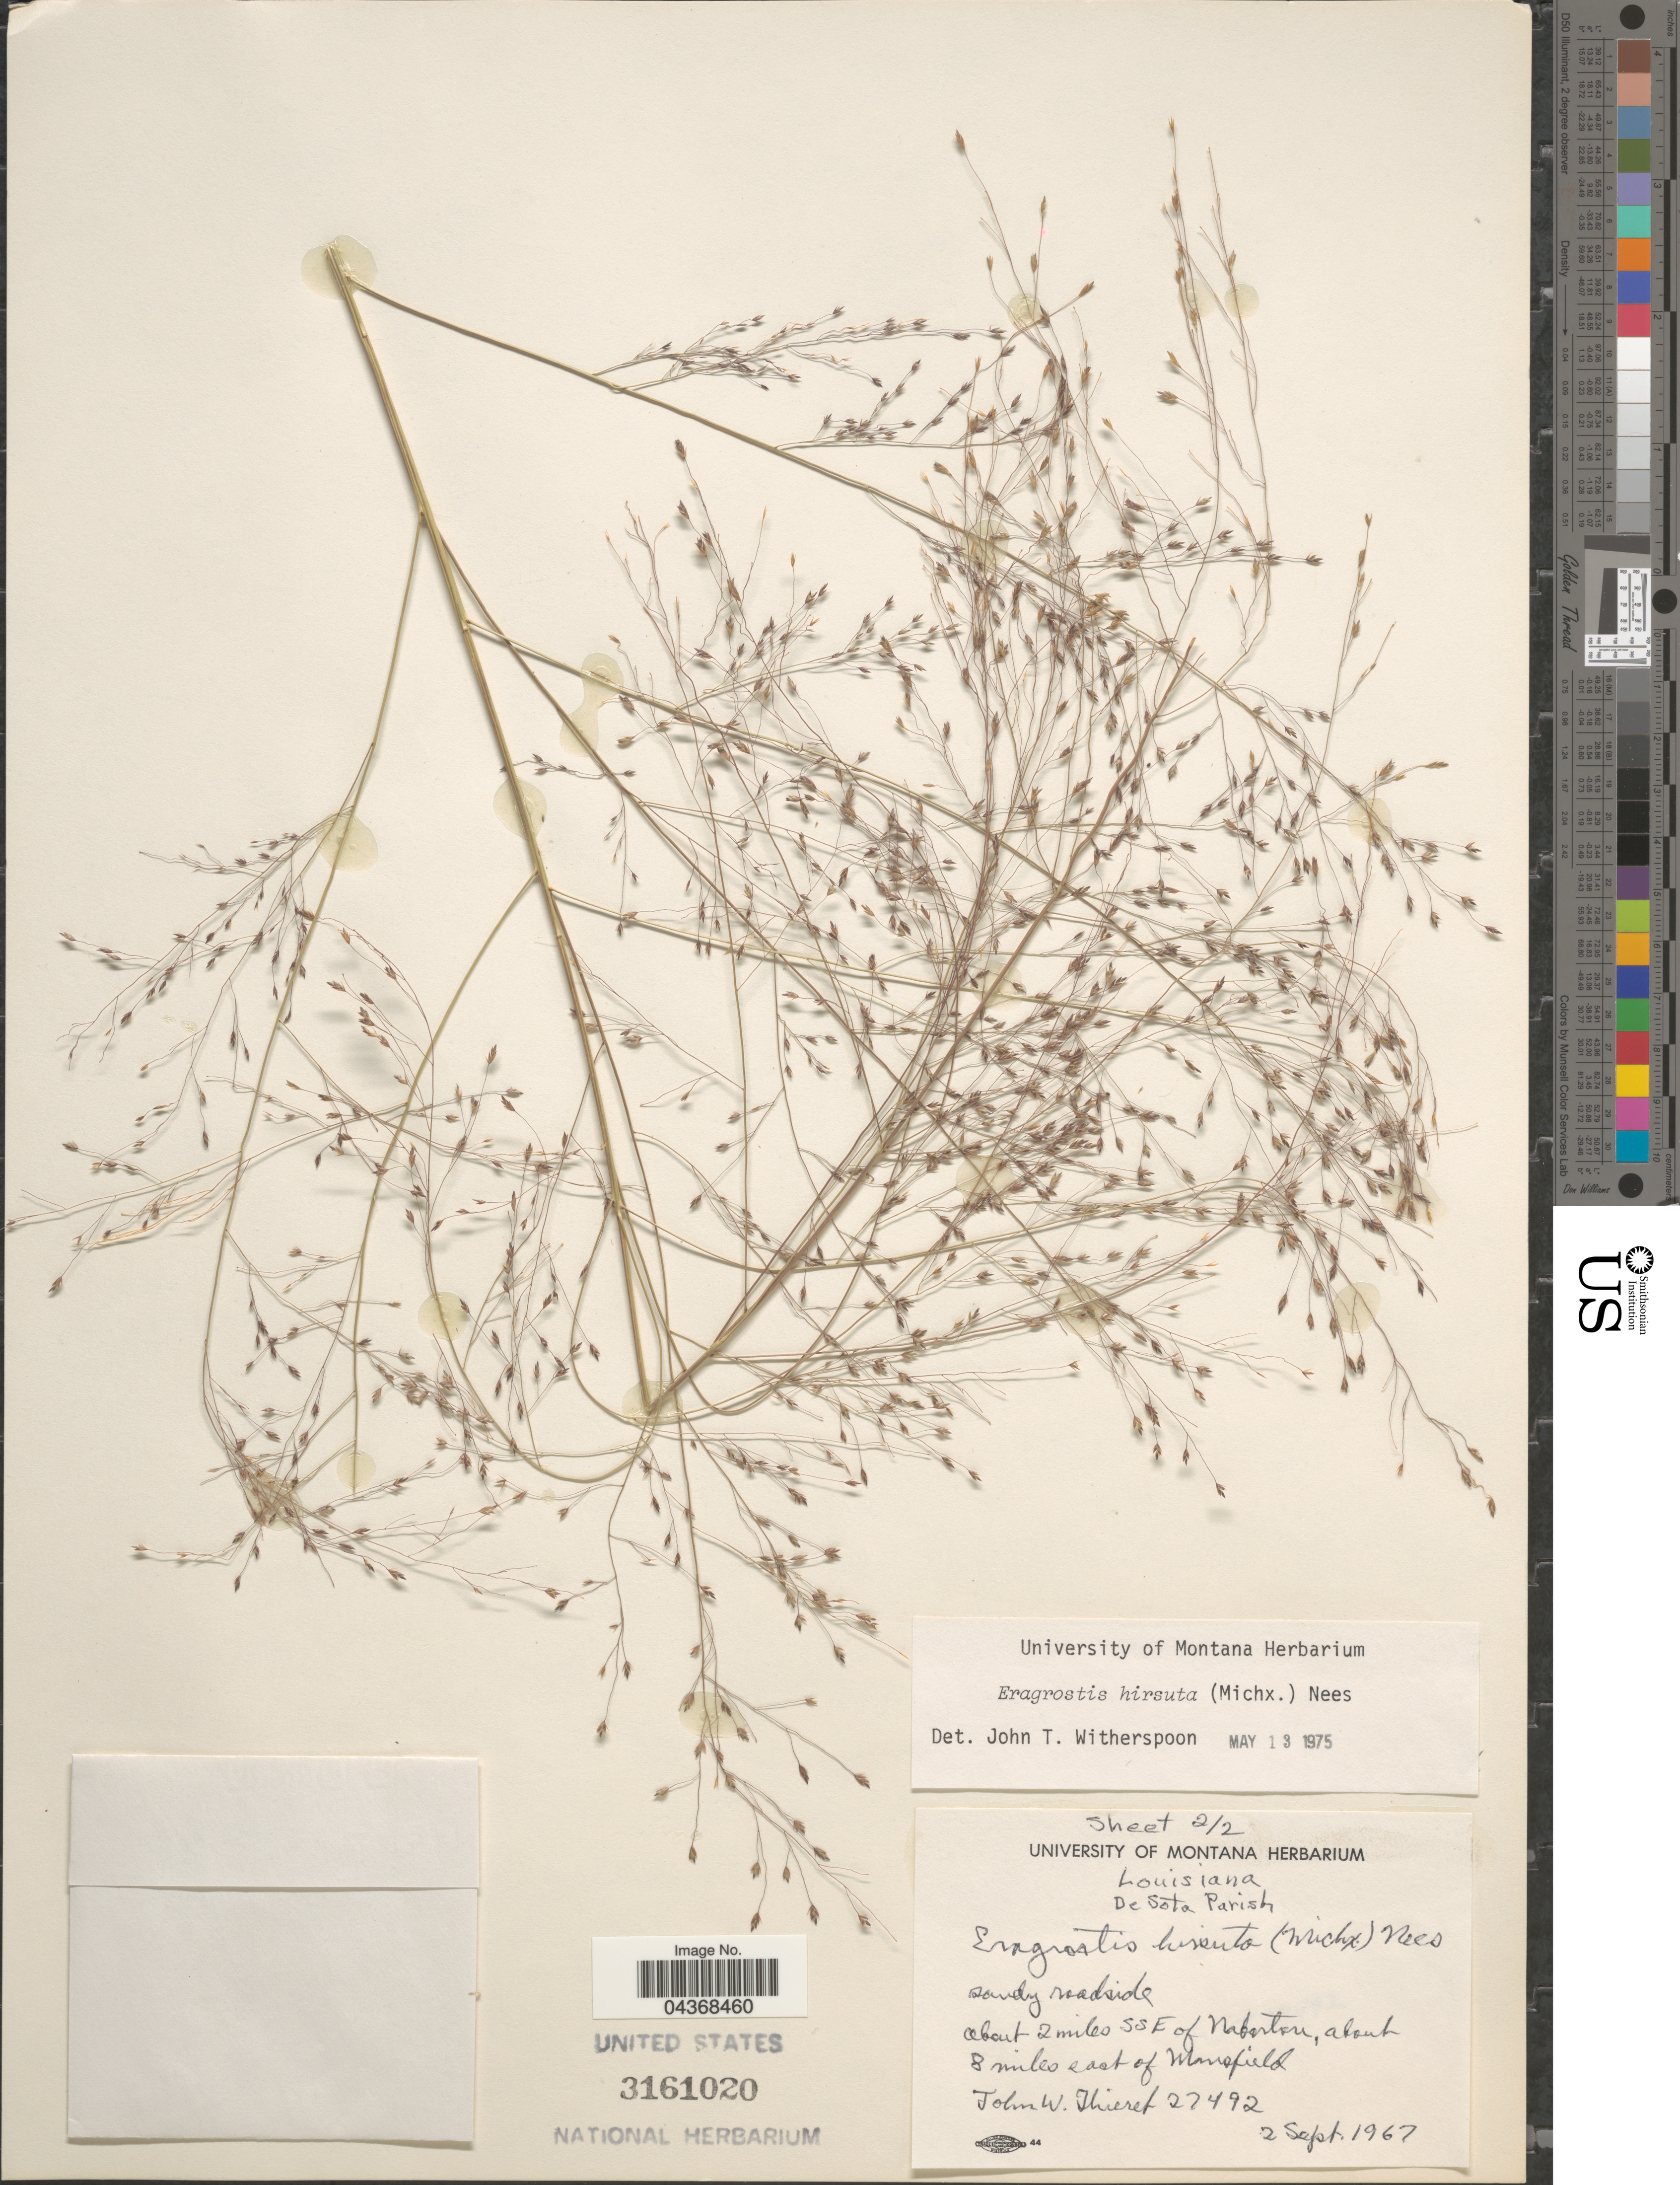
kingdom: Plantae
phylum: Tracheophyta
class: Liliopsida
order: Poales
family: Poaceae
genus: Eragrostis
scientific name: Eragrostis hirsuta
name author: (Michx.) Nees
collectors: J. W. Thieret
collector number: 27492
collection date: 1967-09-02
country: United States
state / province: Louisiana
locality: De Sota Parish. About 2 miles SSE of Naborton, about 8 miles east of Mansfield.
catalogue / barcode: US 3161020